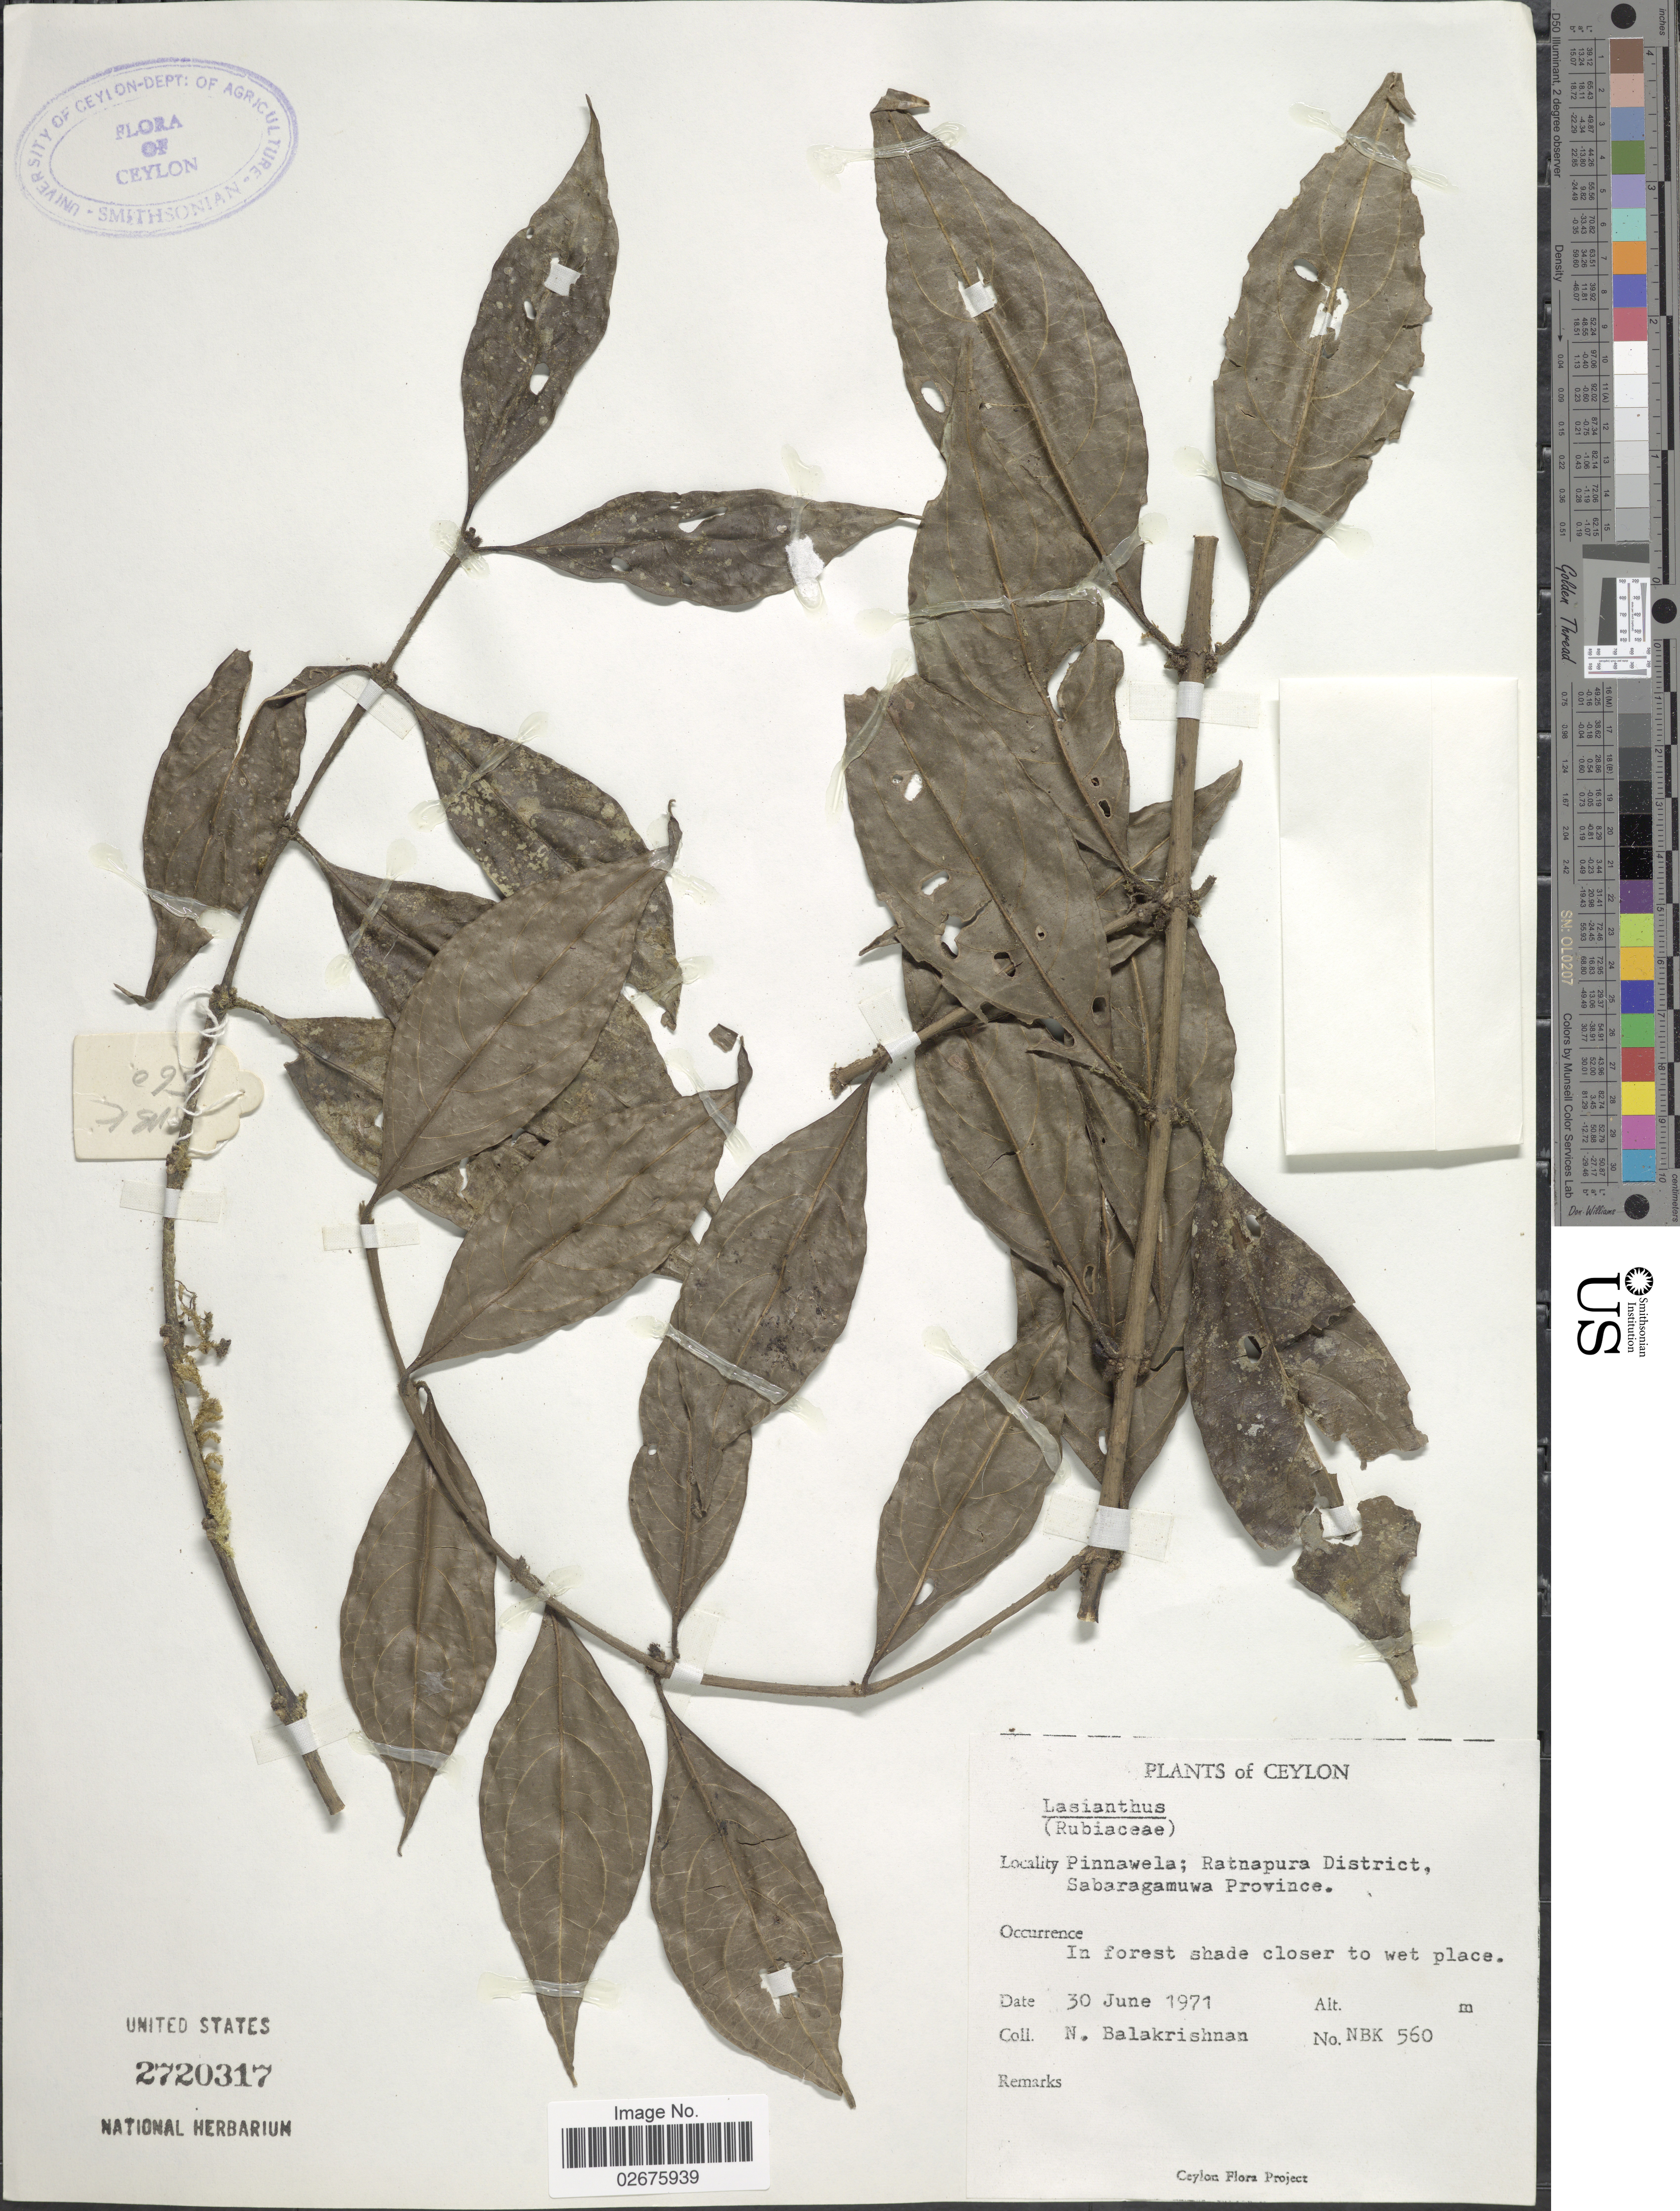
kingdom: Plantae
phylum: Tracheophyta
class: Magnoliopsida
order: Gentianales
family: Rubiaceae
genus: Lasianthus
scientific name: Lasianthus sp.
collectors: N. Balakrishnan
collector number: NBK 560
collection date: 1971-06-30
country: Sri Lanka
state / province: Sabaragamuwa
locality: Ceylon, Pinnawela; Ratnapura District, In forest shade closer to wet place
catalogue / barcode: US 2720317